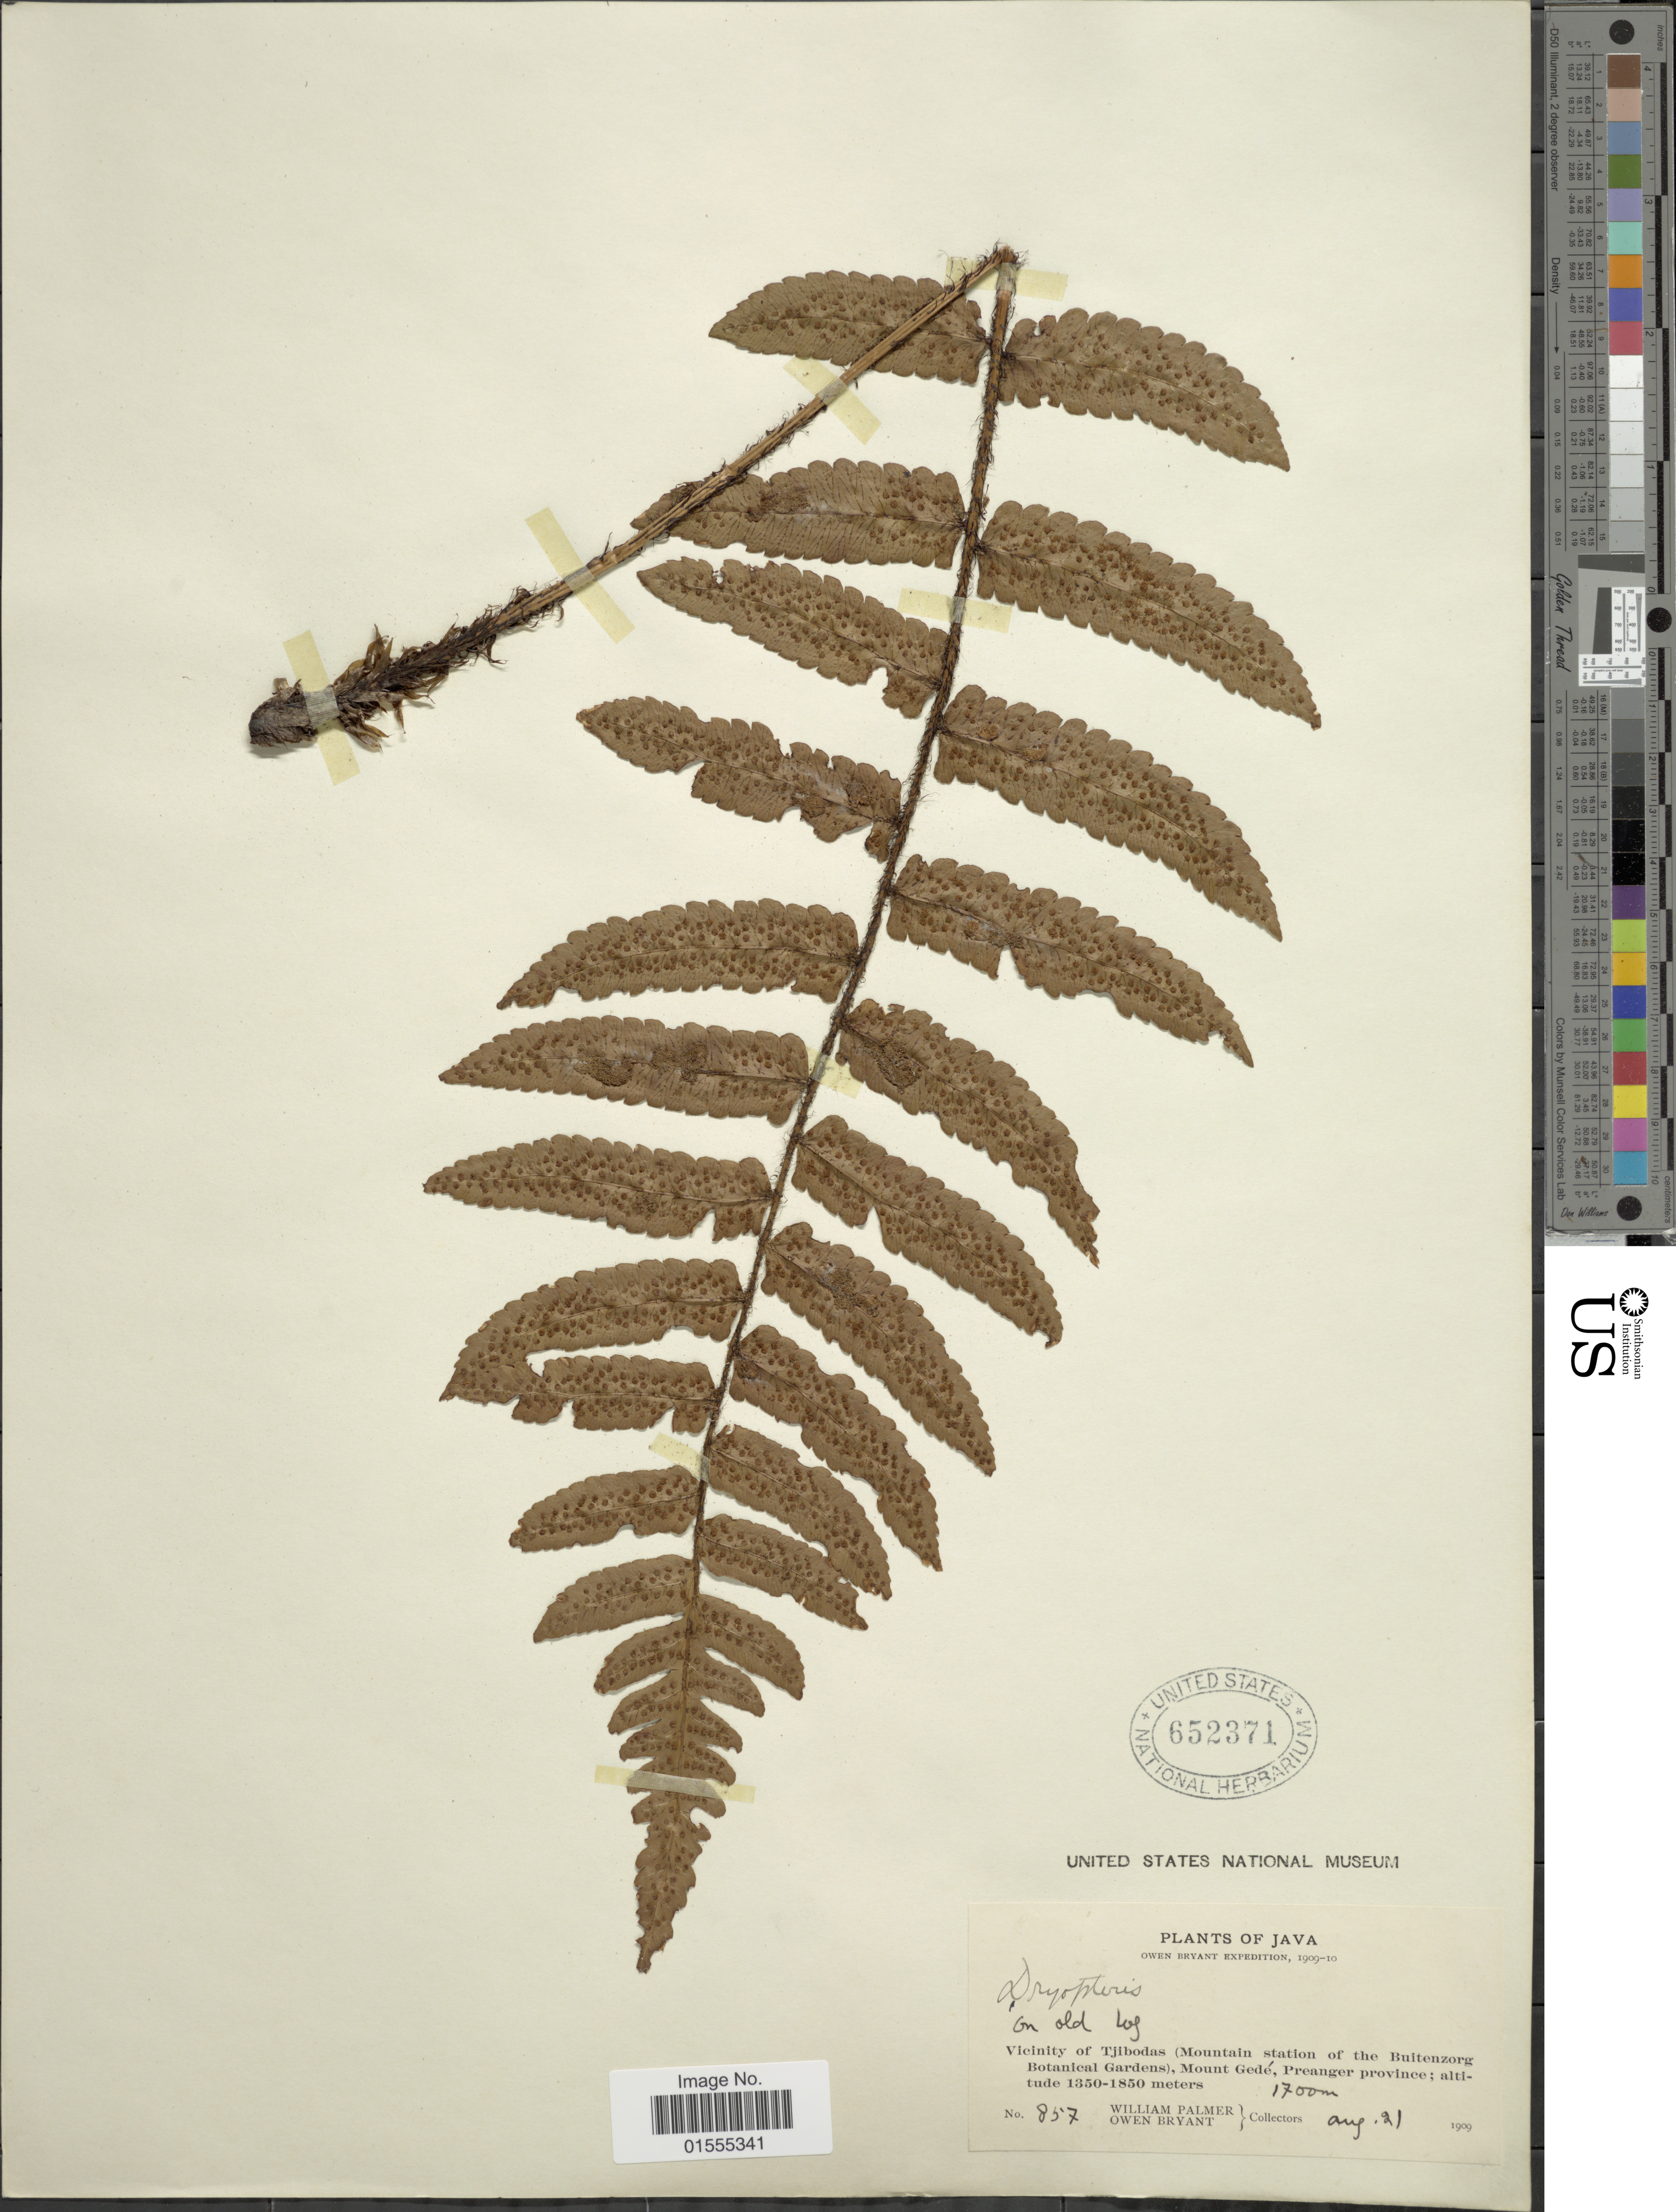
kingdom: Plantae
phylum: Tracheophyta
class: Polypodiopsida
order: Polypodiales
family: Dryopteridaceae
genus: Dryopteris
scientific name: Dryopteris hirtipes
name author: (Blume) Kuntze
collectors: W. Palmer & O. Bryant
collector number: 857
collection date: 1909-08-21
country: Indonesia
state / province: Java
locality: Vicinity of Tjibodas (Mountain station of the Buitenzorg Botanical Gardens), Mount Gedé, Preanger province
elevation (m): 1700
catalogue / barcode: US 652371